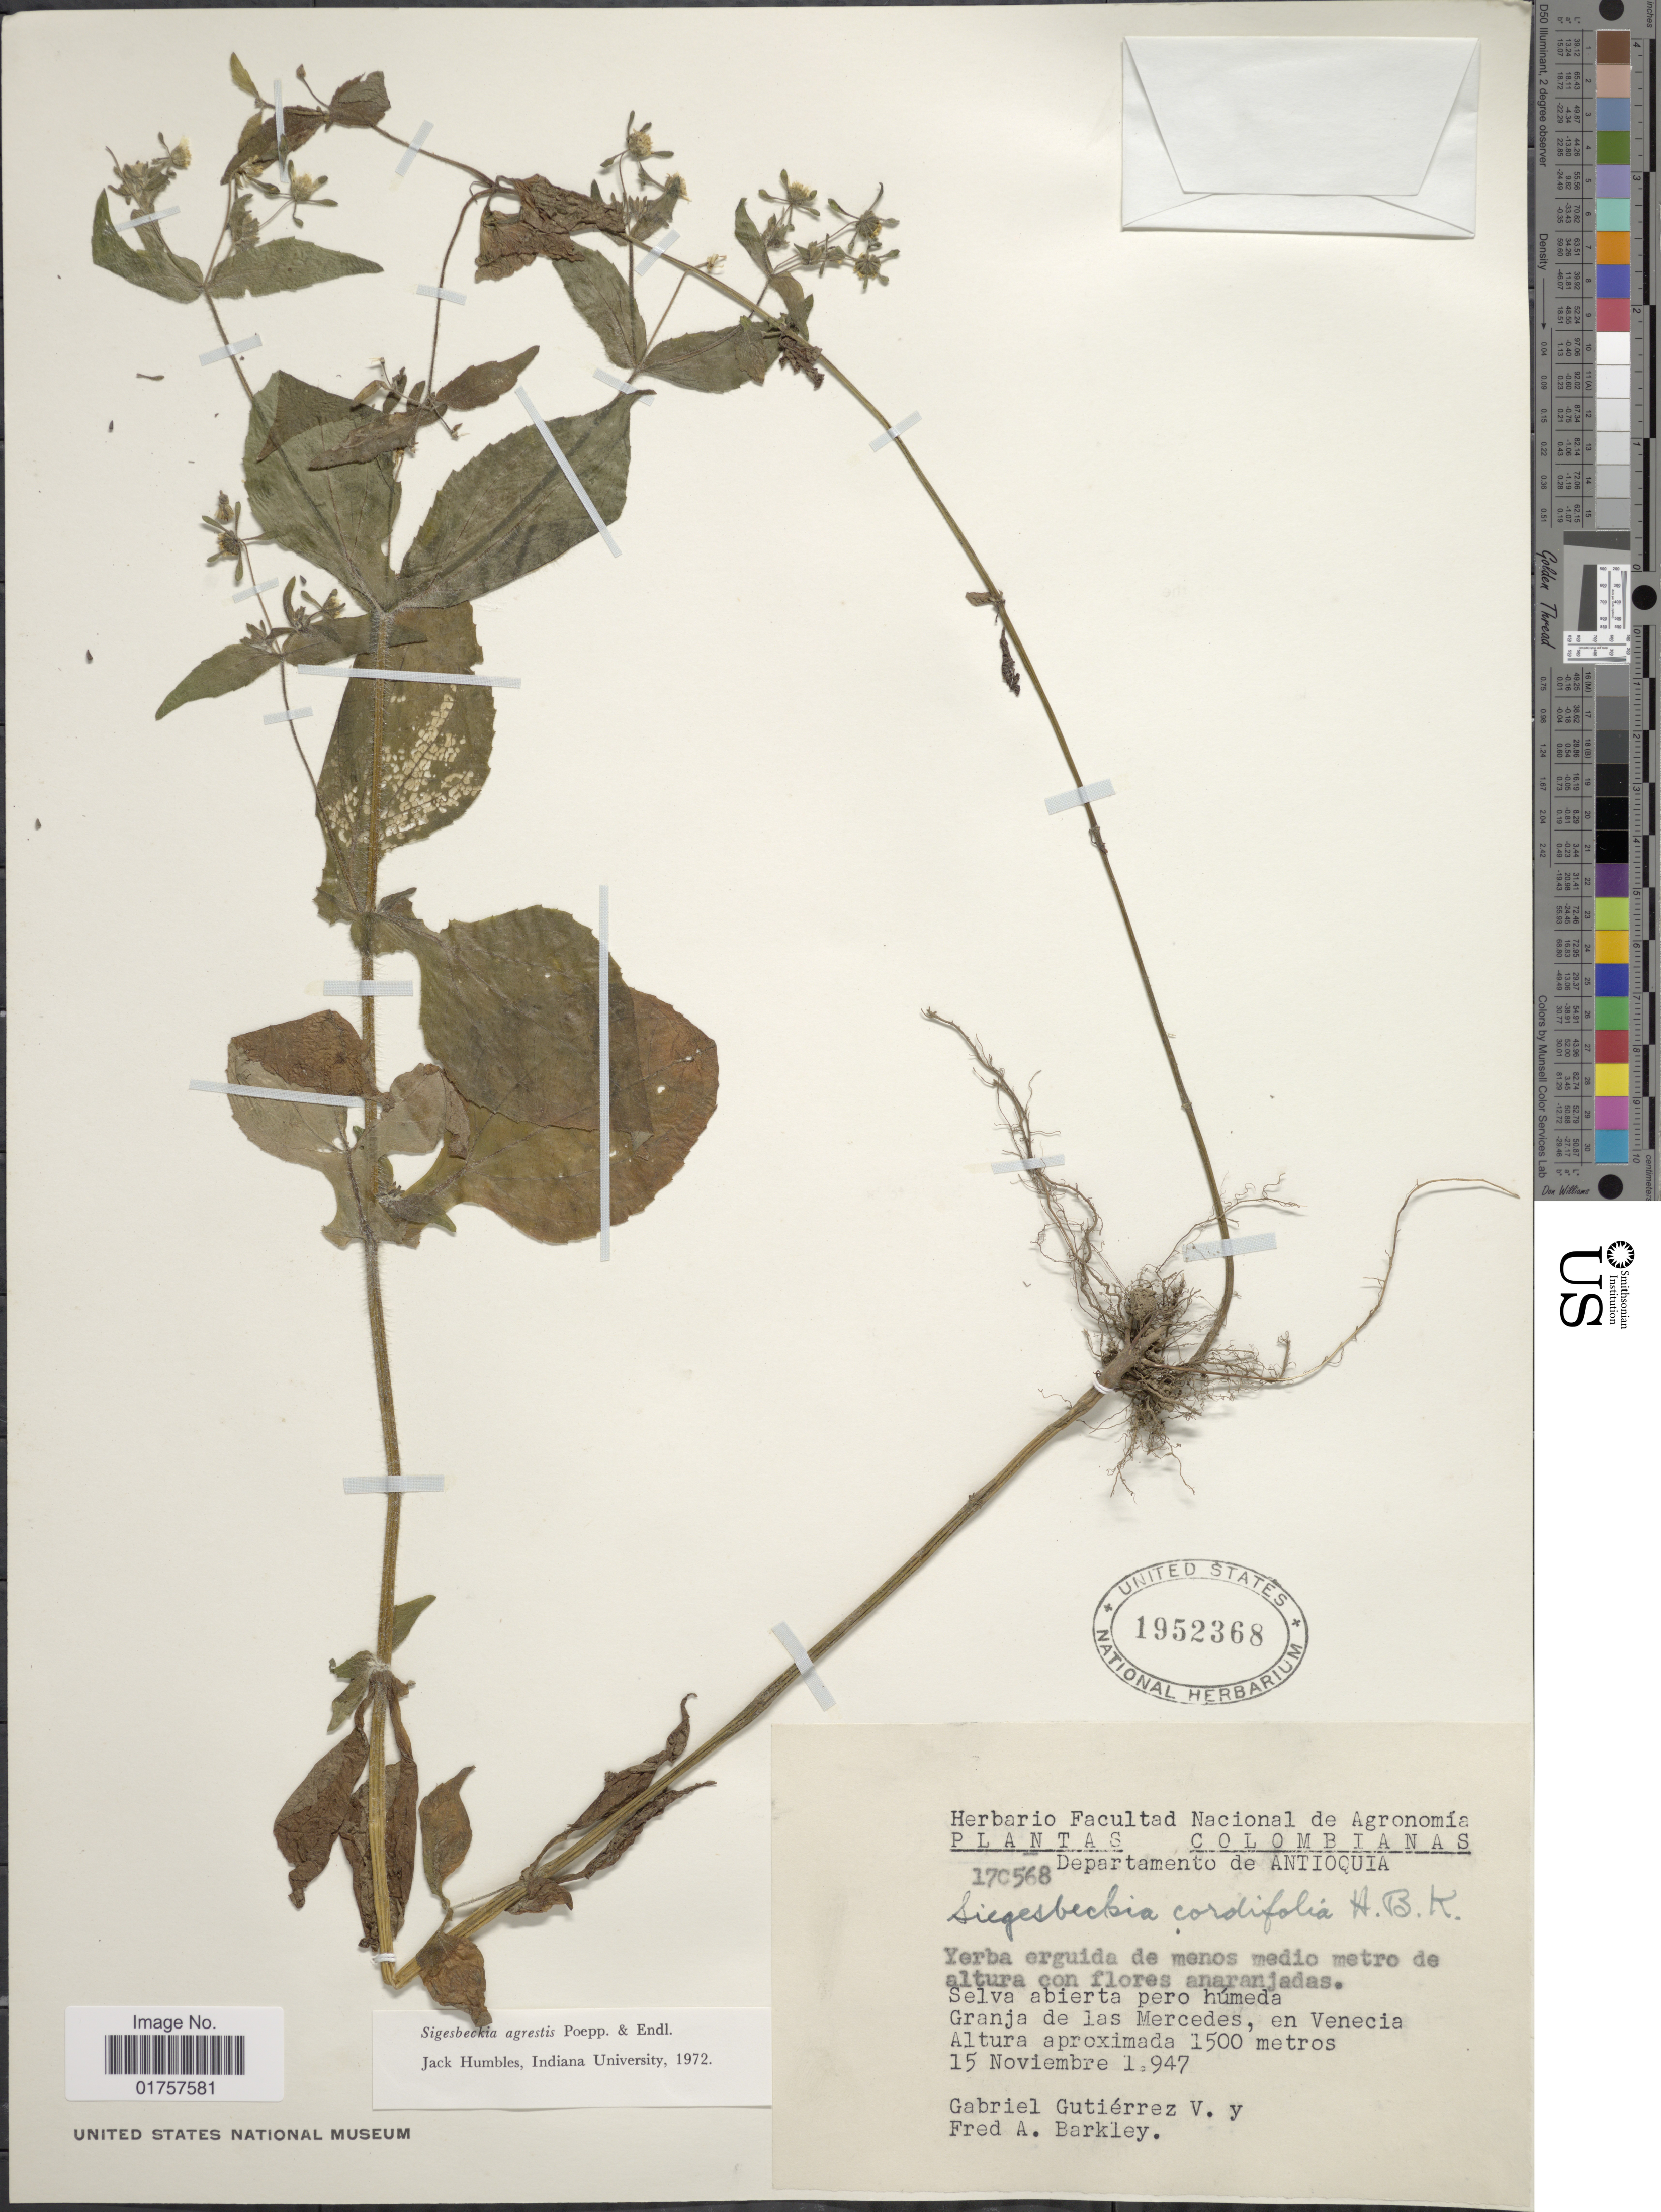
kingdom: Plantae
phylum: Tracheophyta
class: Magnoliopsida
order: Asterales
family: Asteraceae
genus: Sigesbeckia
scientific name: Sigesbeckia agrestis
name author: Poepp.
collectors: G. Gutiérrez V. & F. A. Barkley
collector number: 170568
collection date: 1947-11-15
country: Colombia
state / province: Antioquia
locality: Granja de las Mercedes, en Venecia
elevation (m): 1500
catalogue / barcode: US 1952368